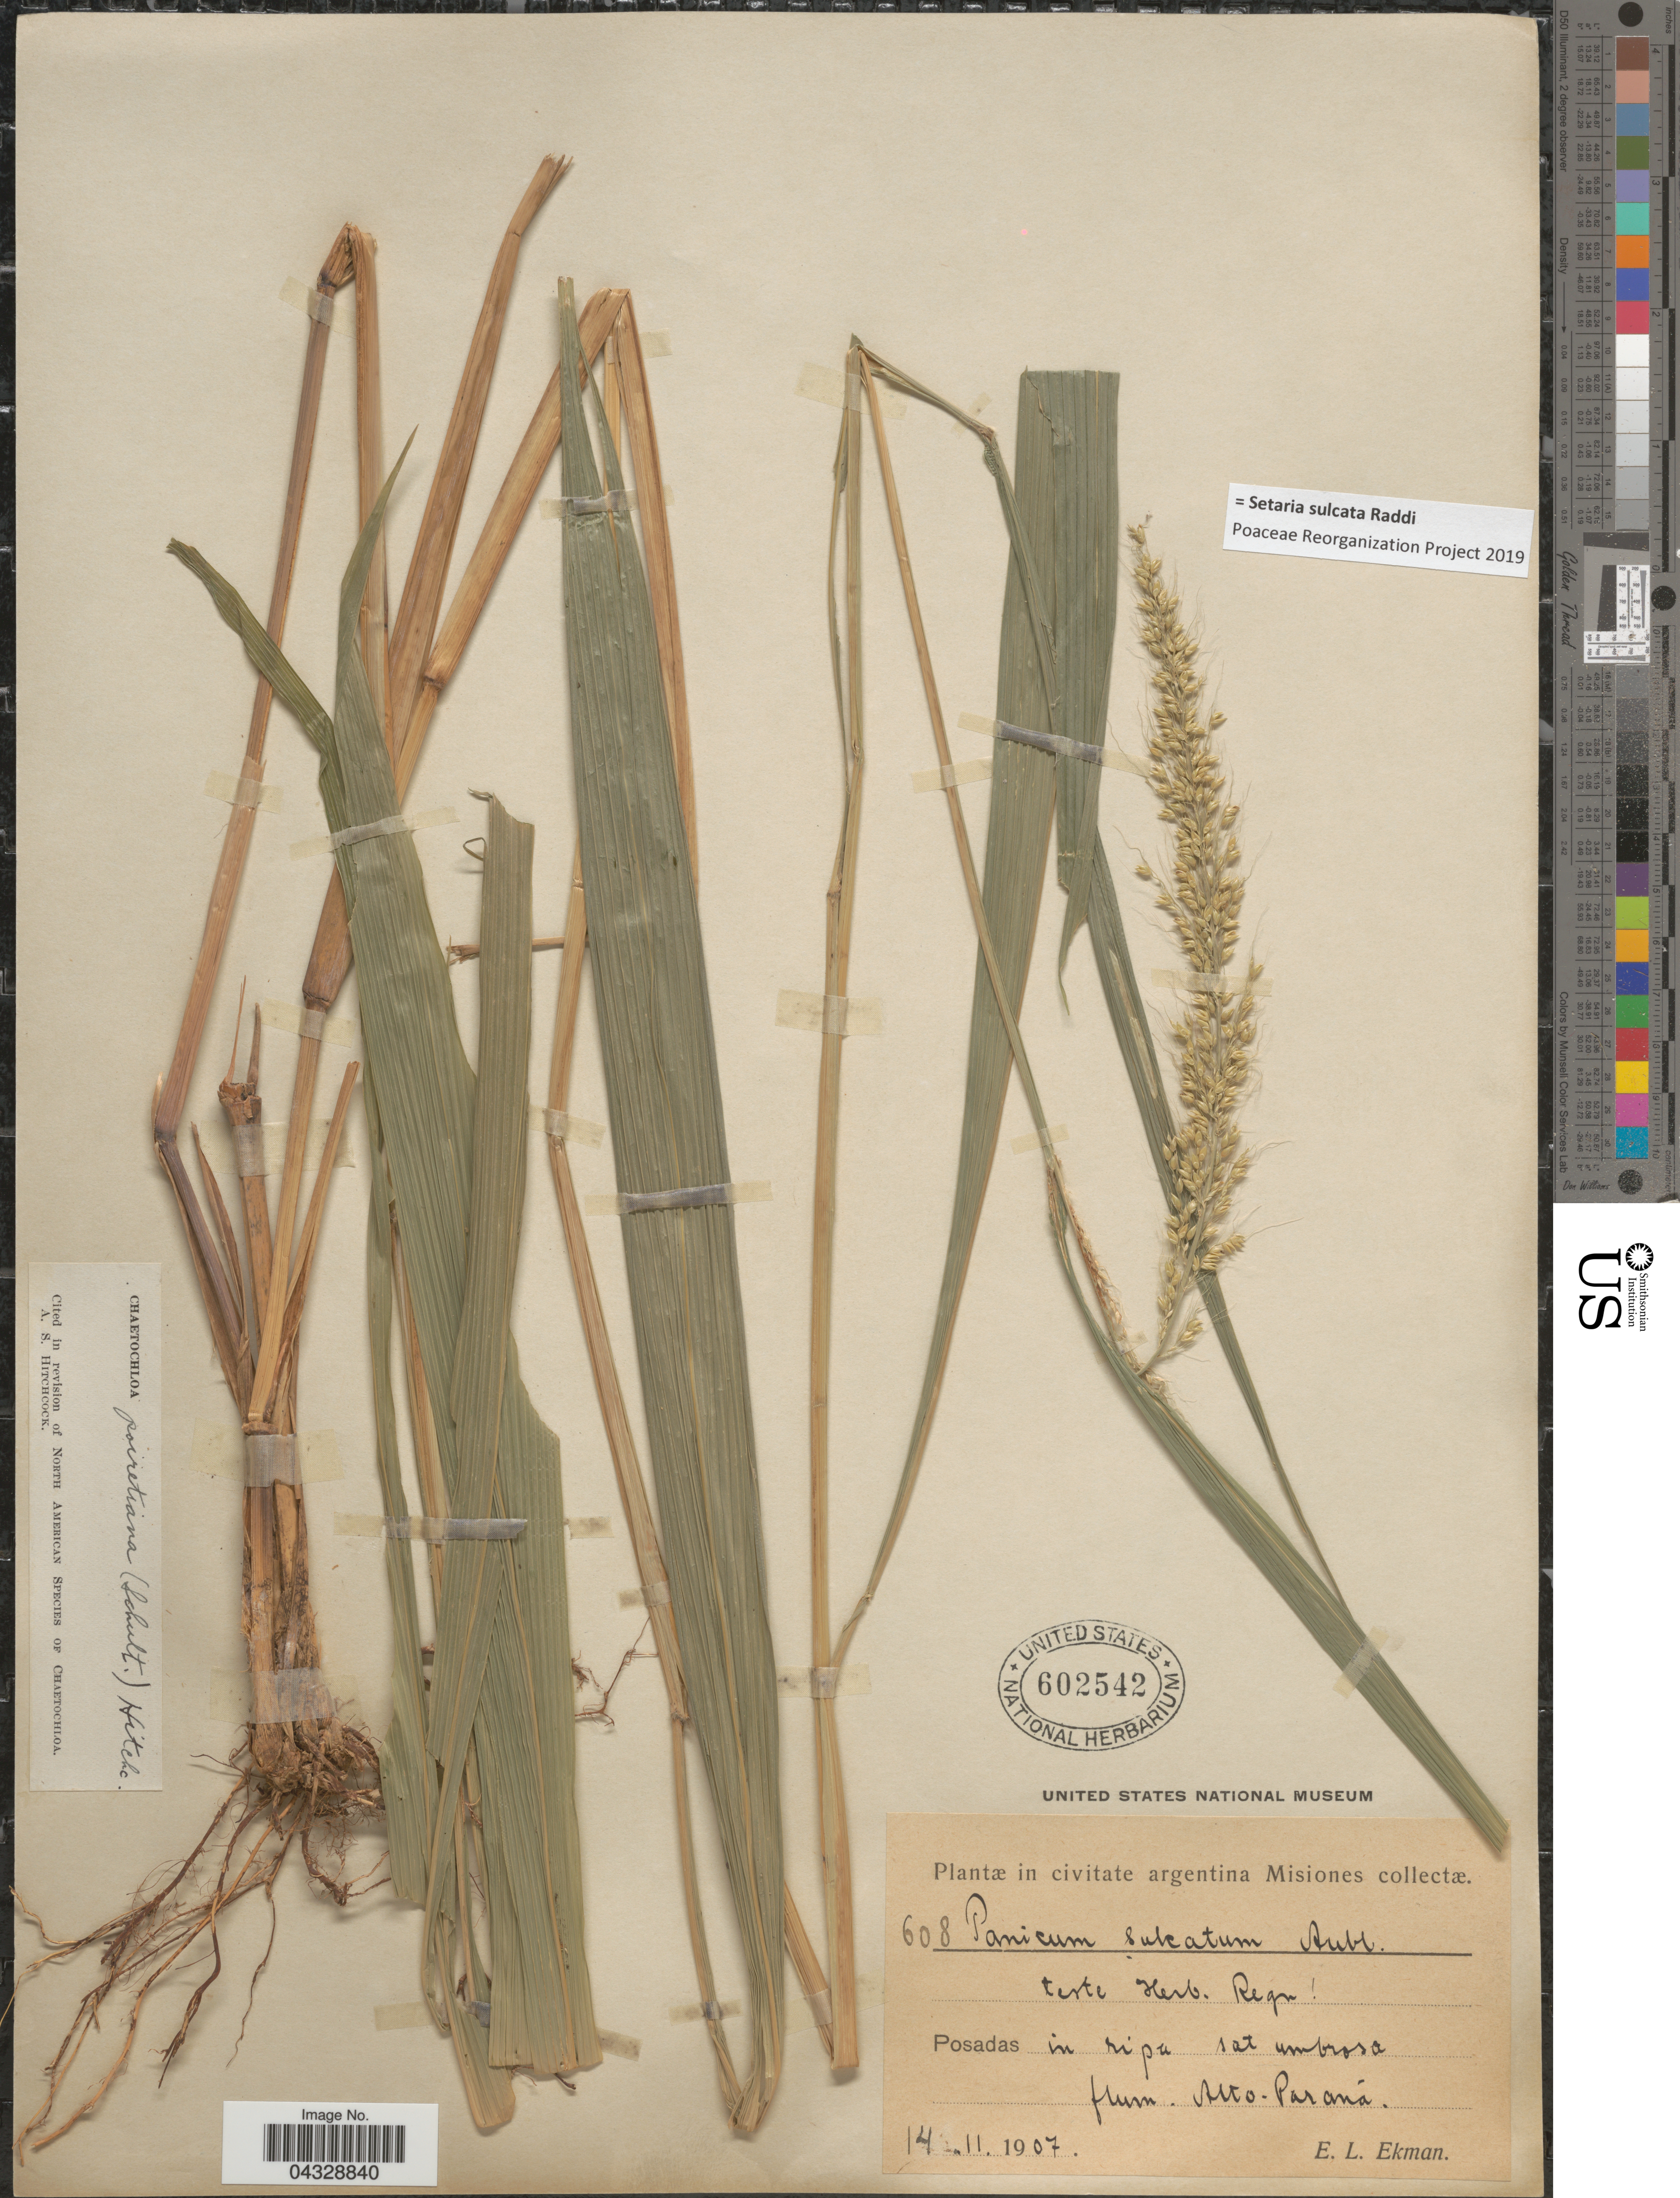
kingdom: Plantae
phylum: Tracheophyta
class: Liliopsida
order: Poales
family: Poaceae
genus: Setaria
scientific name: Setaria sulcata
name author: Raddi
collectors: E. L. Ekman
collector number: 608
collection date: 1907-11-14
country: Paraguay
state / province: Alto Parana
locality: Posadas in ripa sat umbrosa flum. Alto Paraná.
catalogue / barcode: US 602542